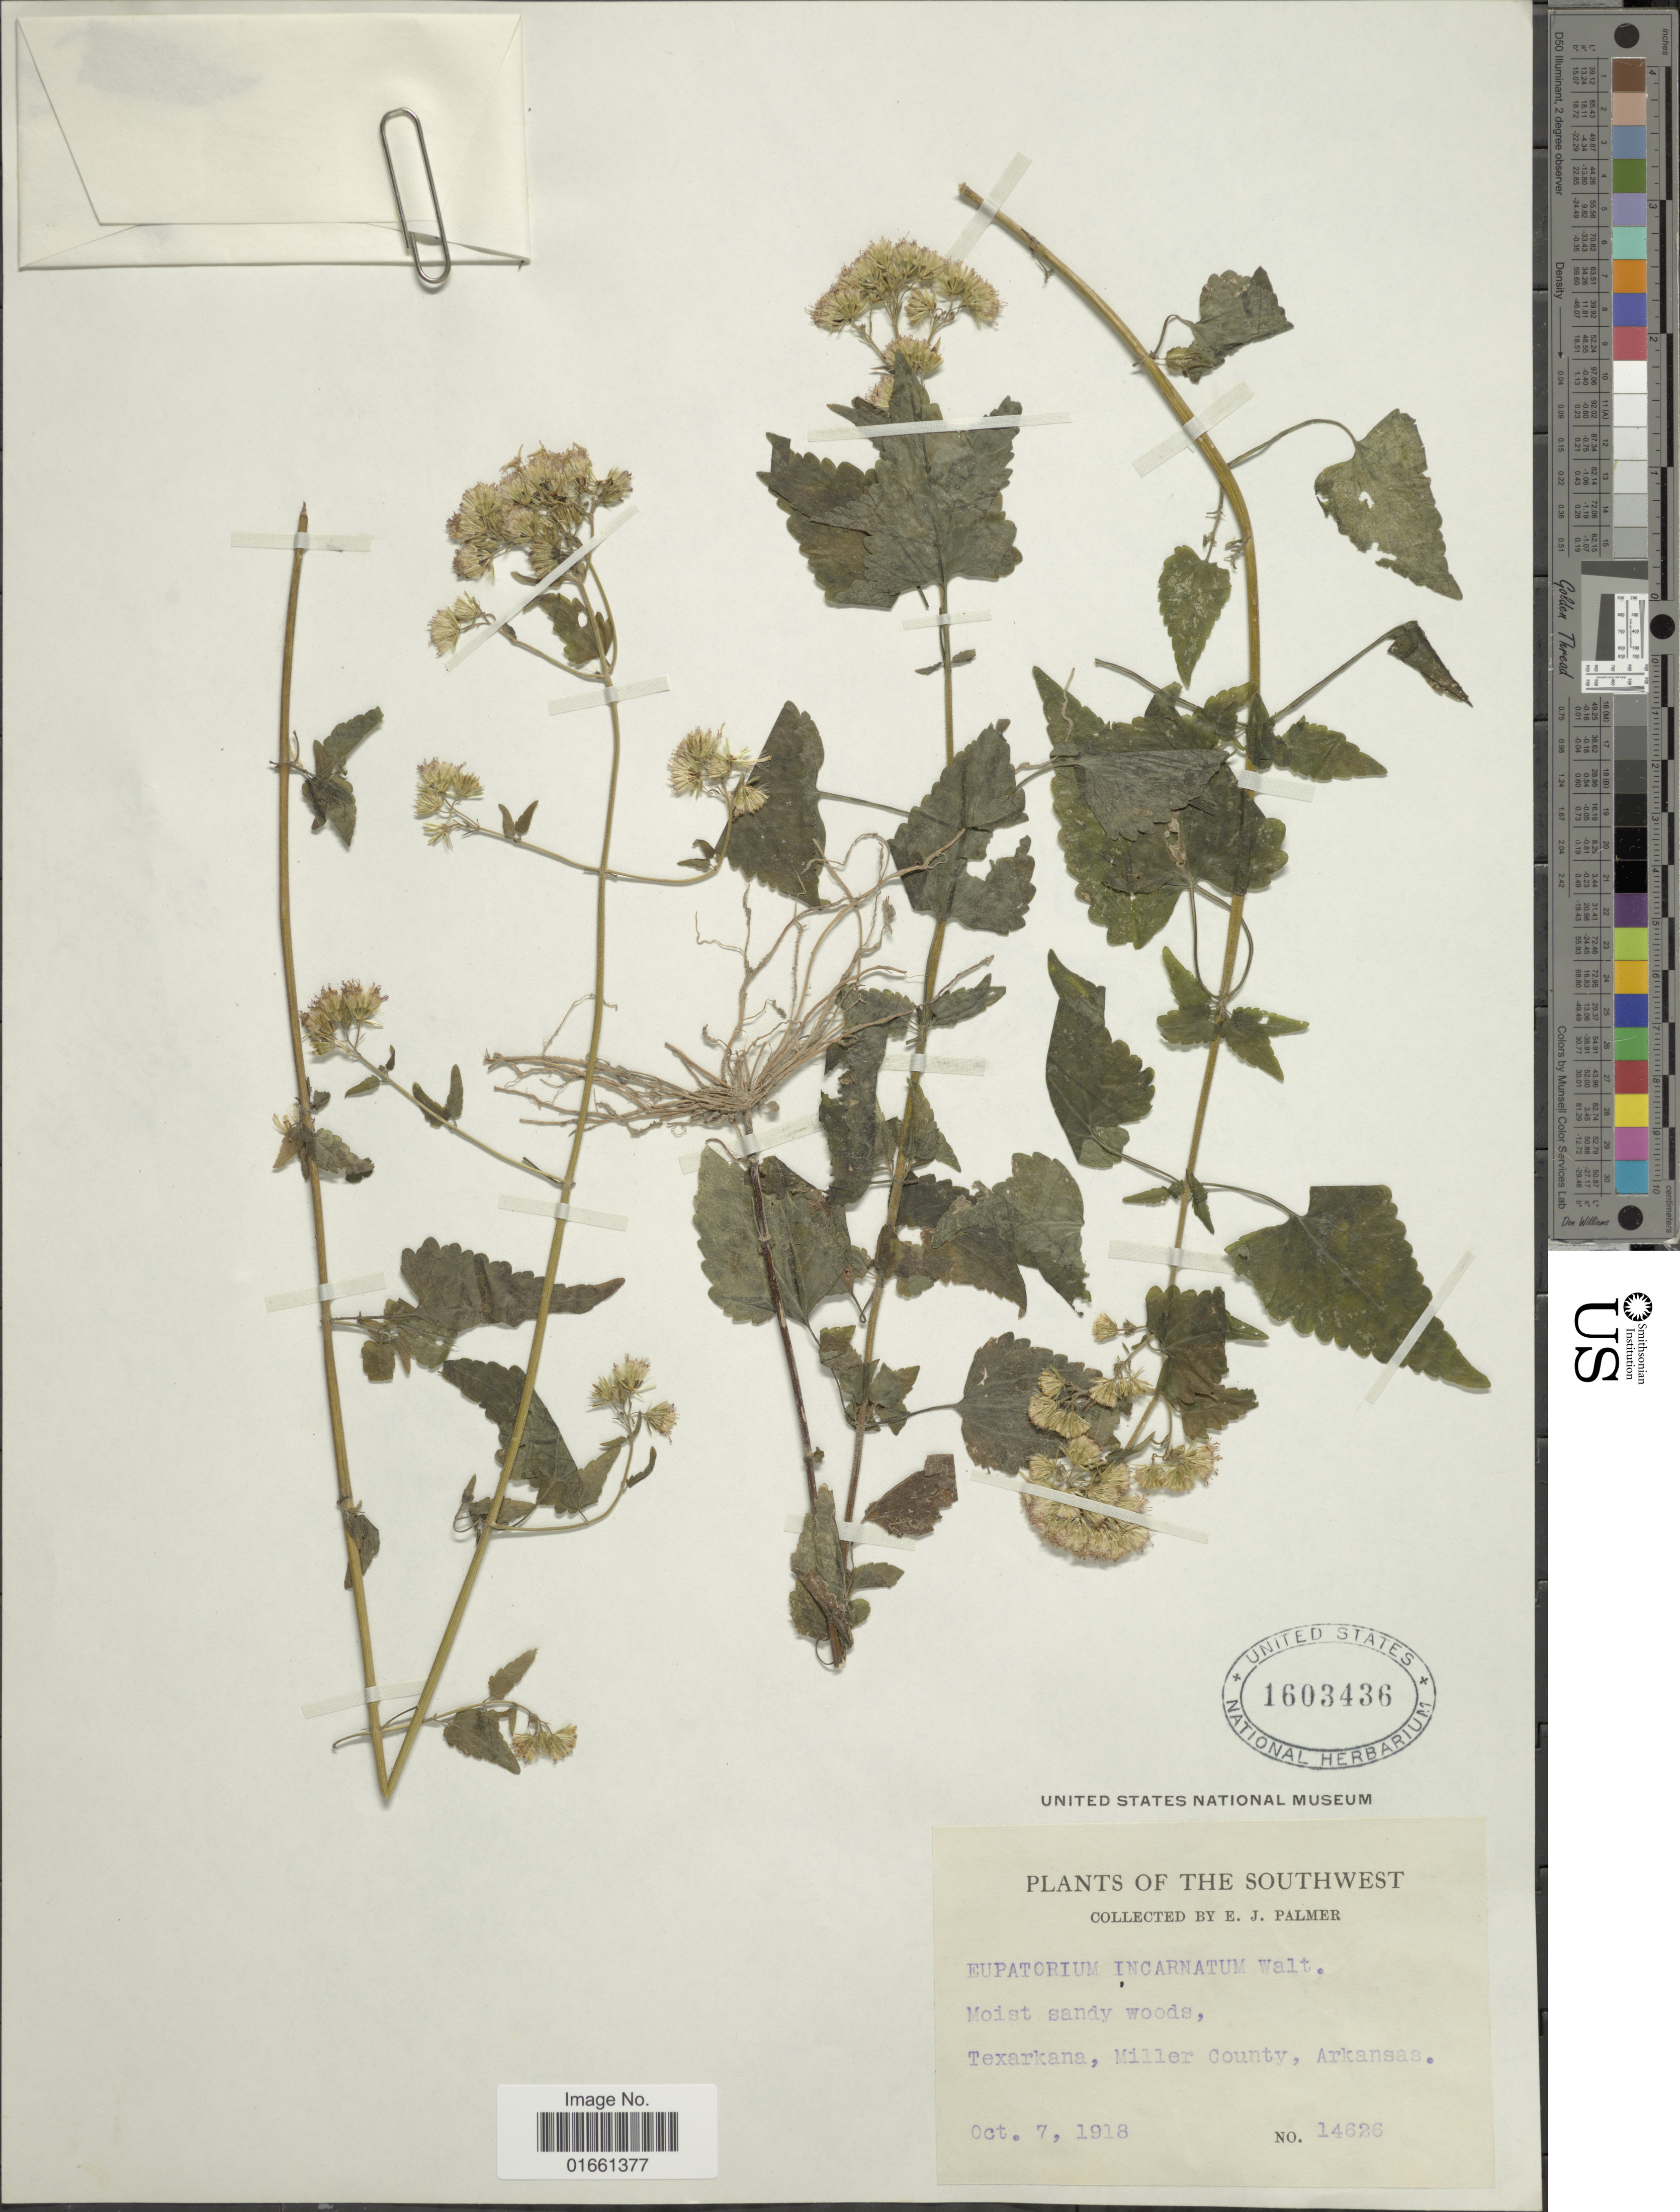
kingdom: Plantae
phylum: Tracheophyta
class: Magnoliopsida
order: Asterales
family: Asteraceae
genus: Fleischmannia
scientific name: Fleischmannia incarnata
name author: (Walter) R.M. King & H. Rob.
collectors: E. J. Palmer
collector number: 14626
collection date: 1918-10-07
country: United States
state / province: Arkansas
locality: The southwest, Texarkana, Miller County.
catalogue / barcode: US 1603436